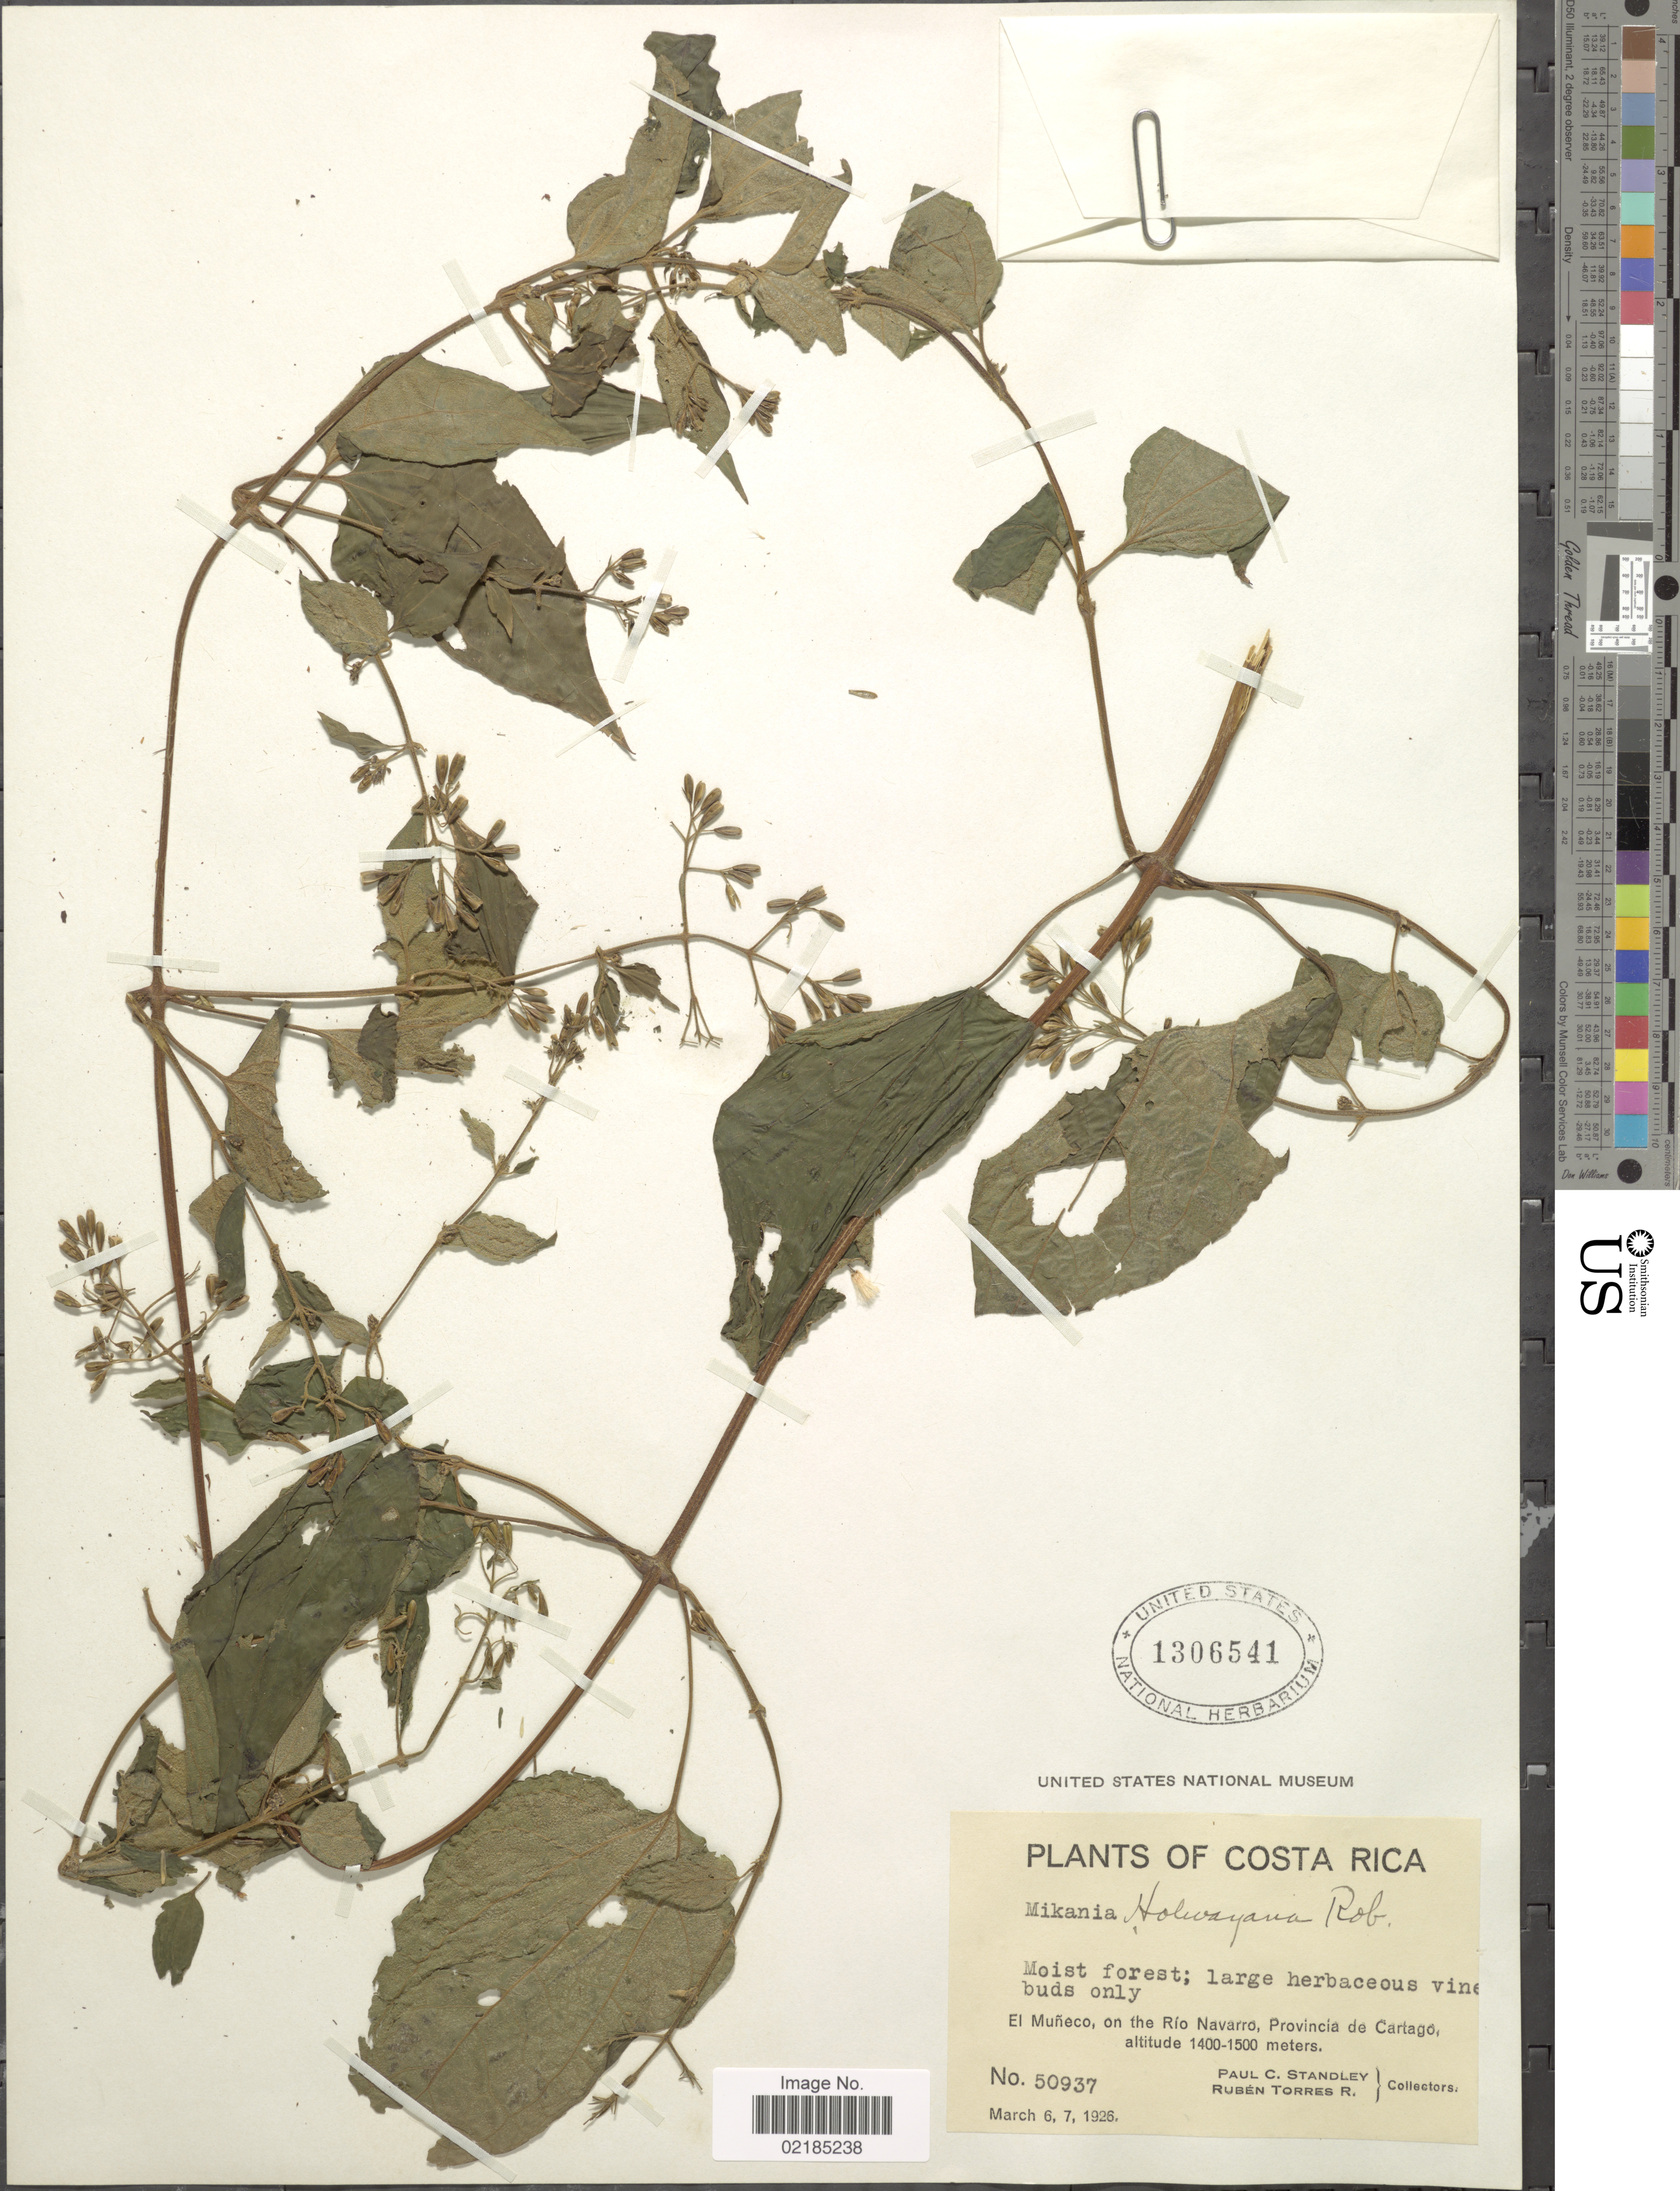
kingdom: Plantae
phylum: Tracheophyta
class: Magnoliopsida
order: Asterales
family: Asteraceae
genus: Mikania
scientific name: Mikania holwayana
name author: B.L. Rob.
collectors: P. C. Standley & R. Torres Rojas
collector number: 50937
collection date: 1926-03-06/1926-03-07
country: Costa Rica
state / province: Cartago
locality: El Muneco, on the Rio Navrro,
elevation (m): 1400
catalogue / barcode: US 1306541